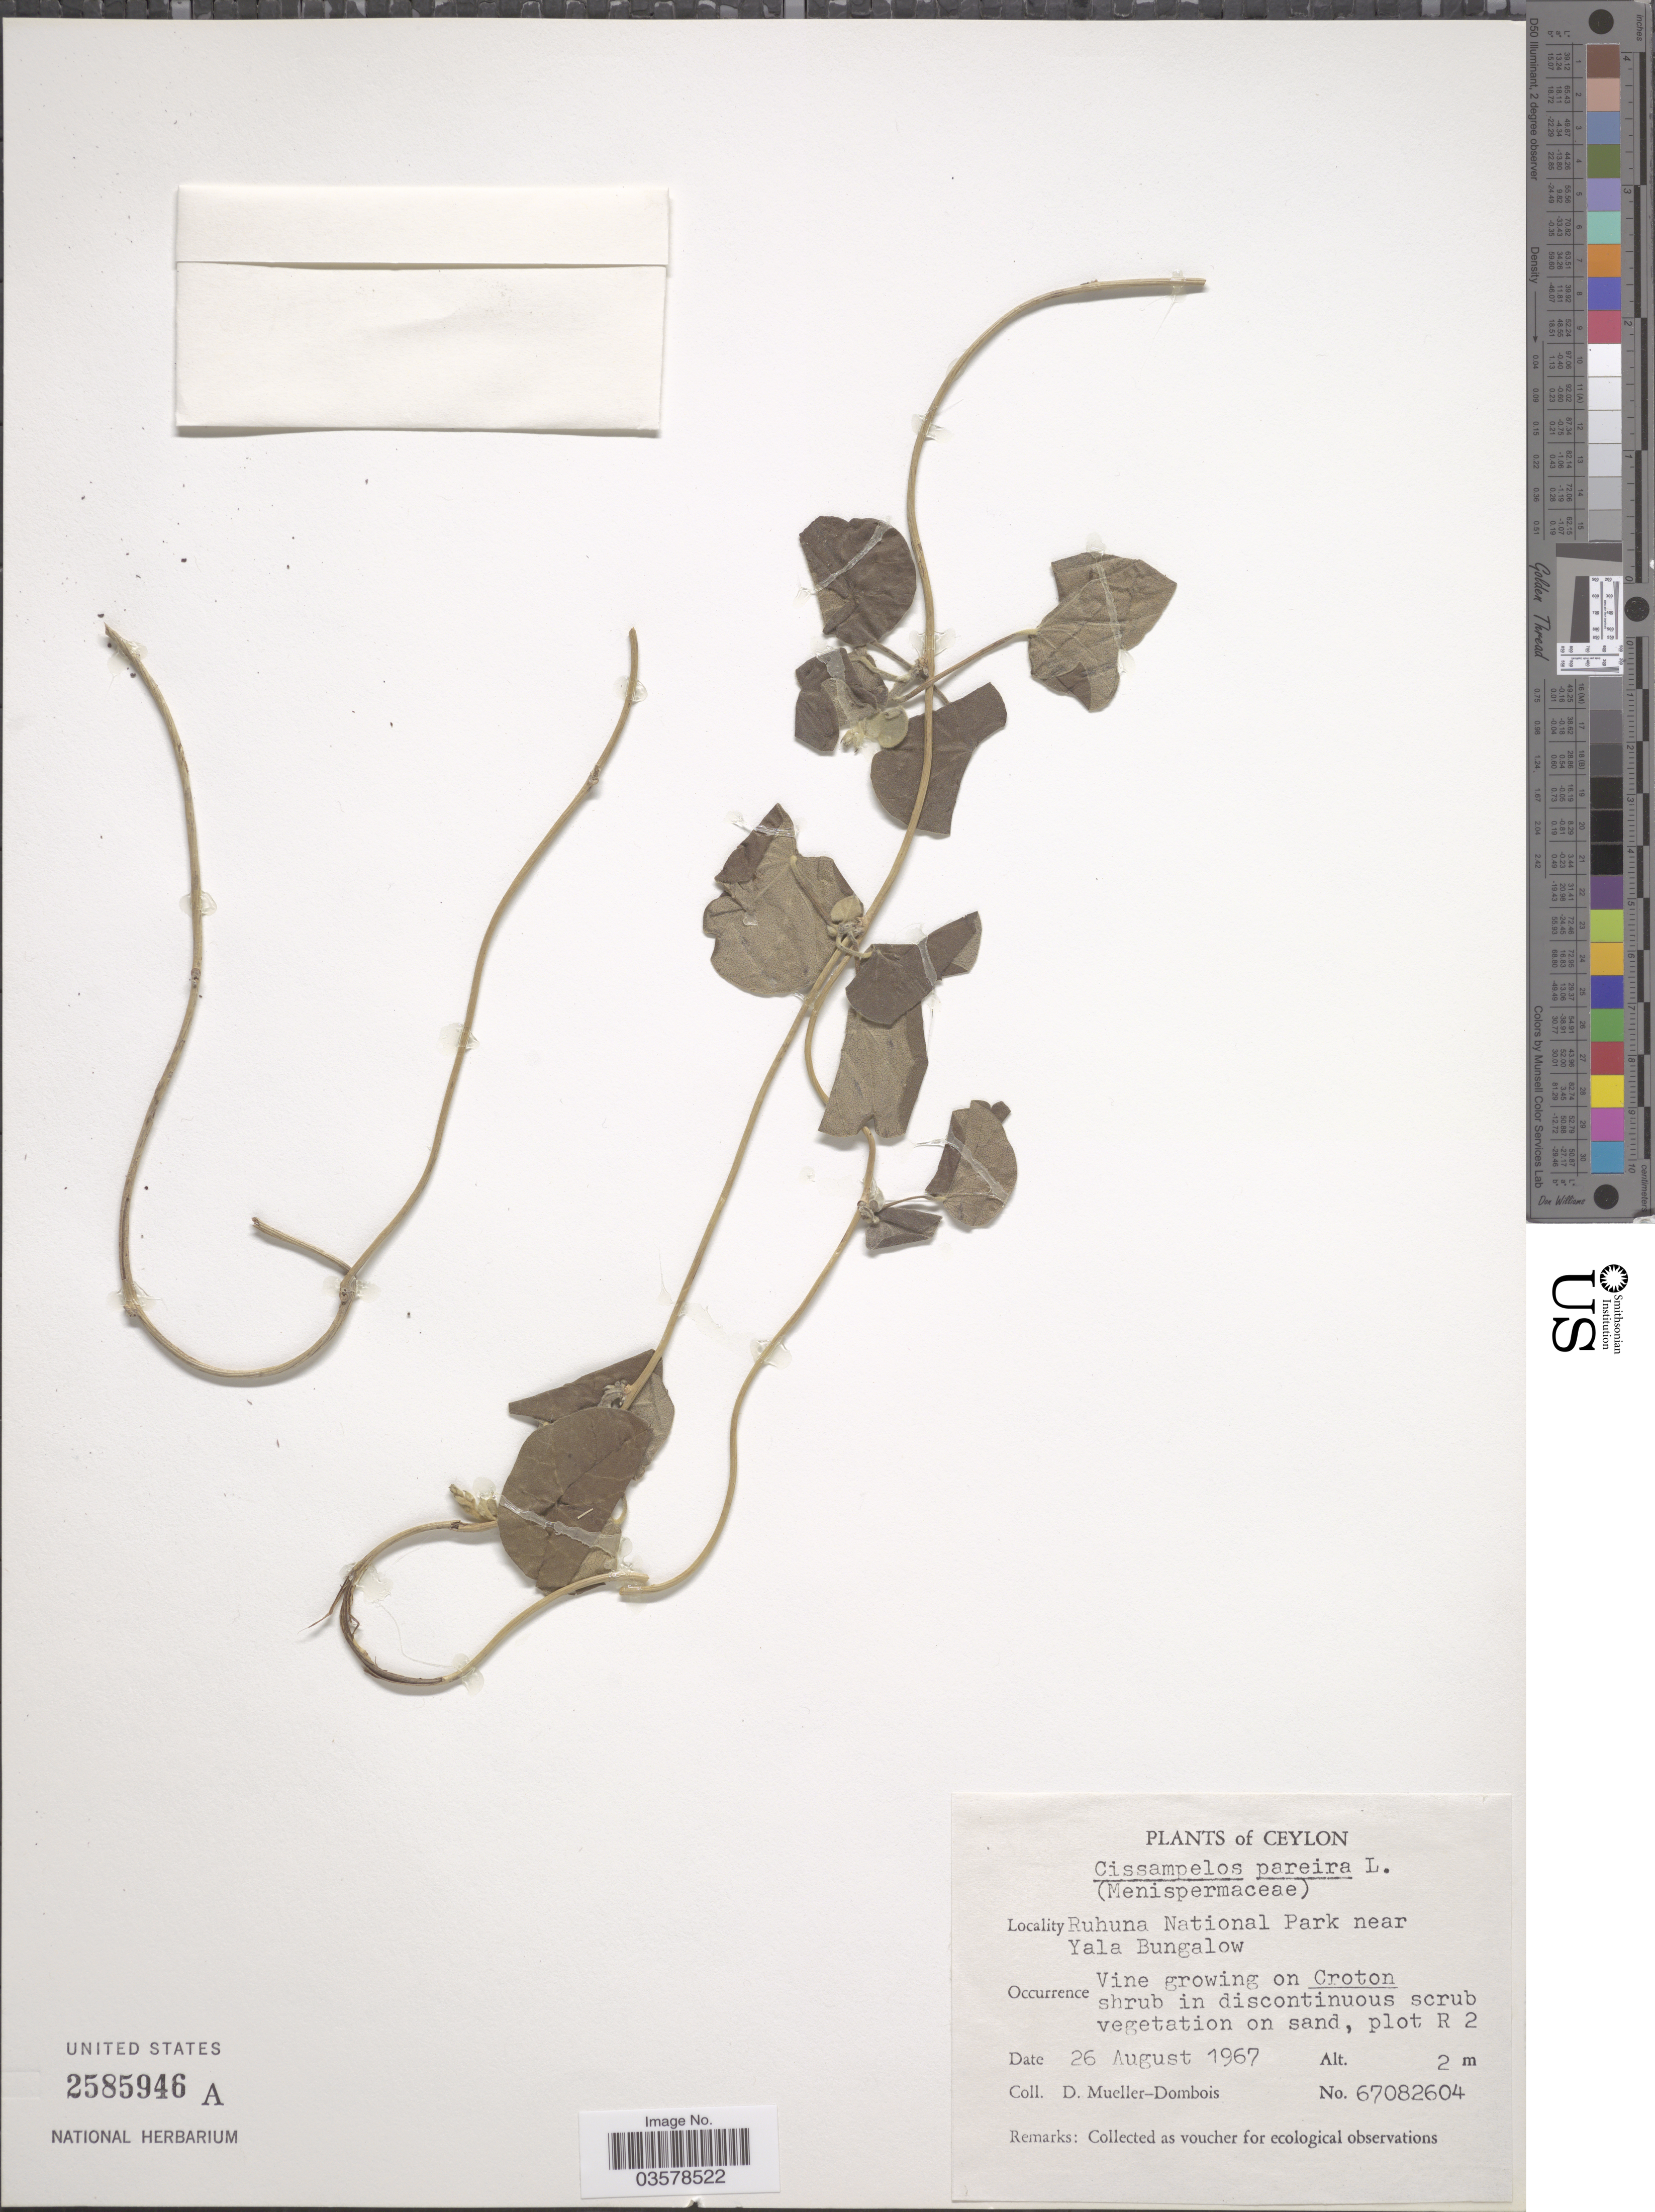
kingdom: Plantae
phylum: Tracheophyta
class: Magnoliopsida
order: Ranunculales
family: Menispermaceae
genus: Cissampelos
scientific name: Cissampelos pareira var. hirsuta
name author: (Buch.-Ham. ex DC.) Forman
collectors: D. Mueller-Dombois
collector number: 67082604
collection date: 1967-08-26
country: Sri Lanka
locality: Ceylon. Ruhuna National Park near Yala Bungalow, plot R 2.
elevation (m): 2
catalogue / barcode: US 2585946A